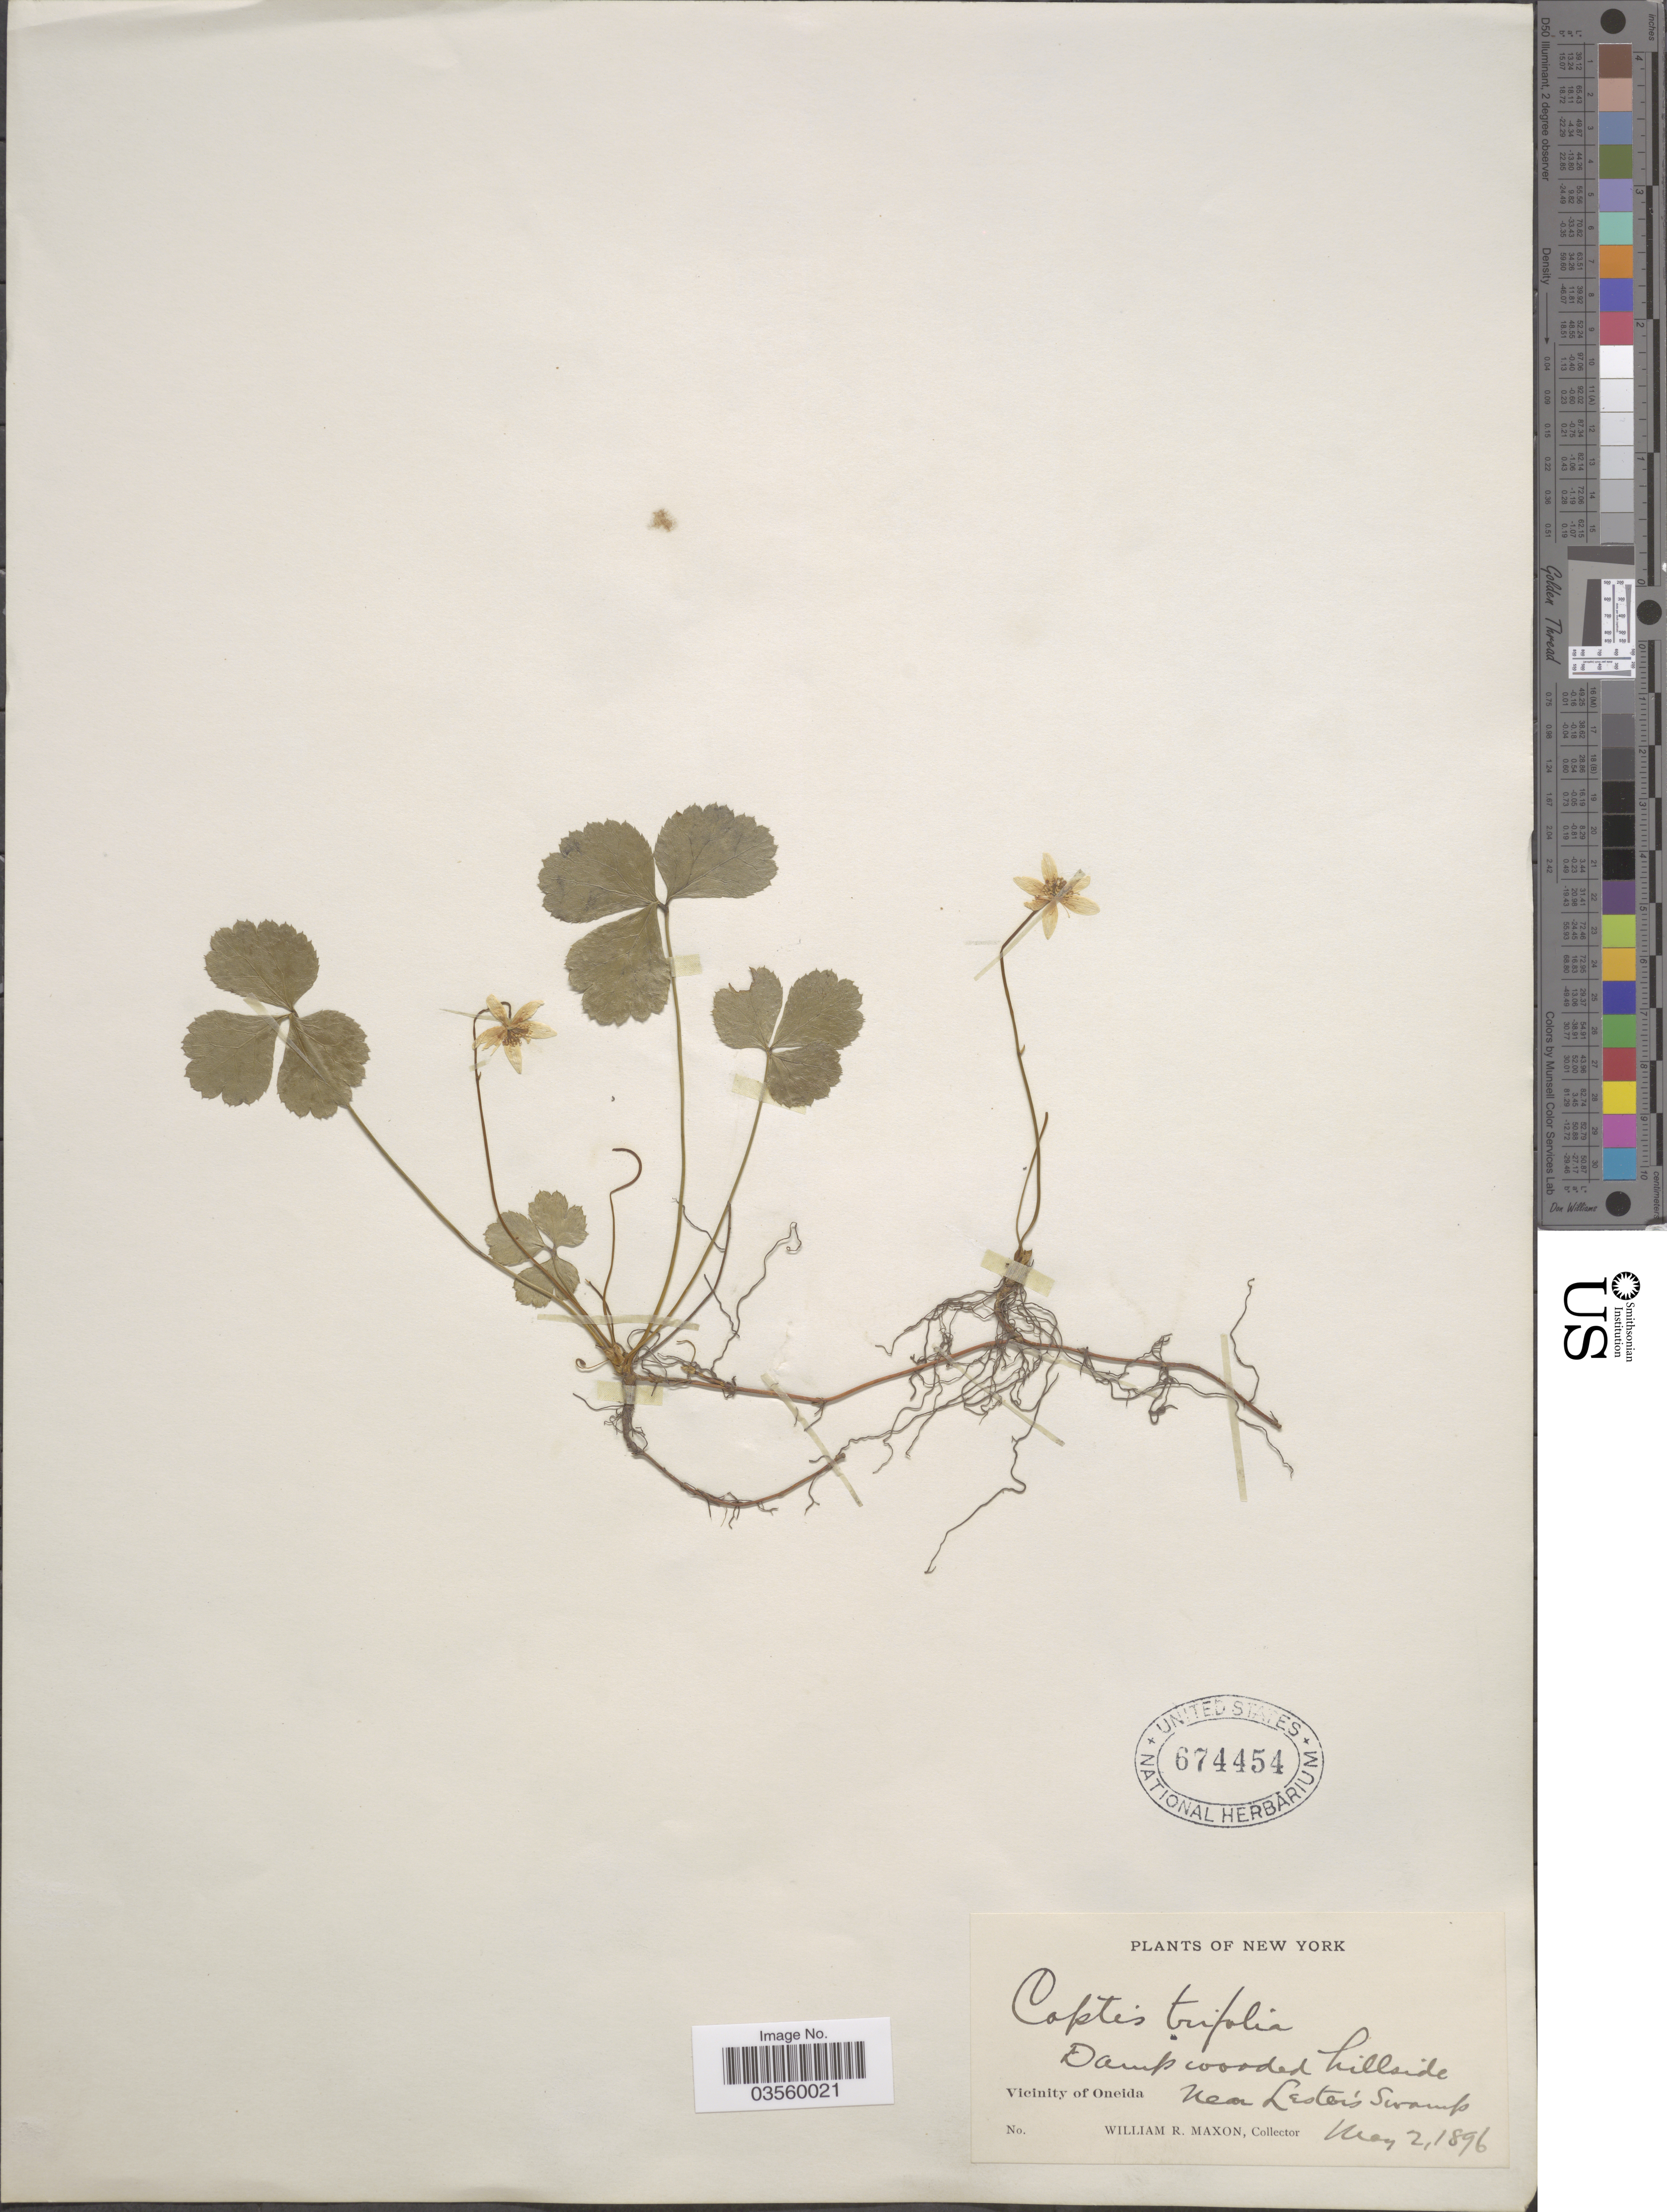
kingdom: Plantae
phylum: Tracheophyta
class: Magnoliopsida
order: Ranunculales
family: Ranunculaceae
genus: Coptis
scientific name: Coptis trifolia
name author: (L.) Salisb.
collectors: W. R. Maxon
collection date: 1896-05-02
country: United States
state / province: New York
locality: Vicinity of Oneida. Near Lester's Swamp.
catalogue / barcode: US 674454